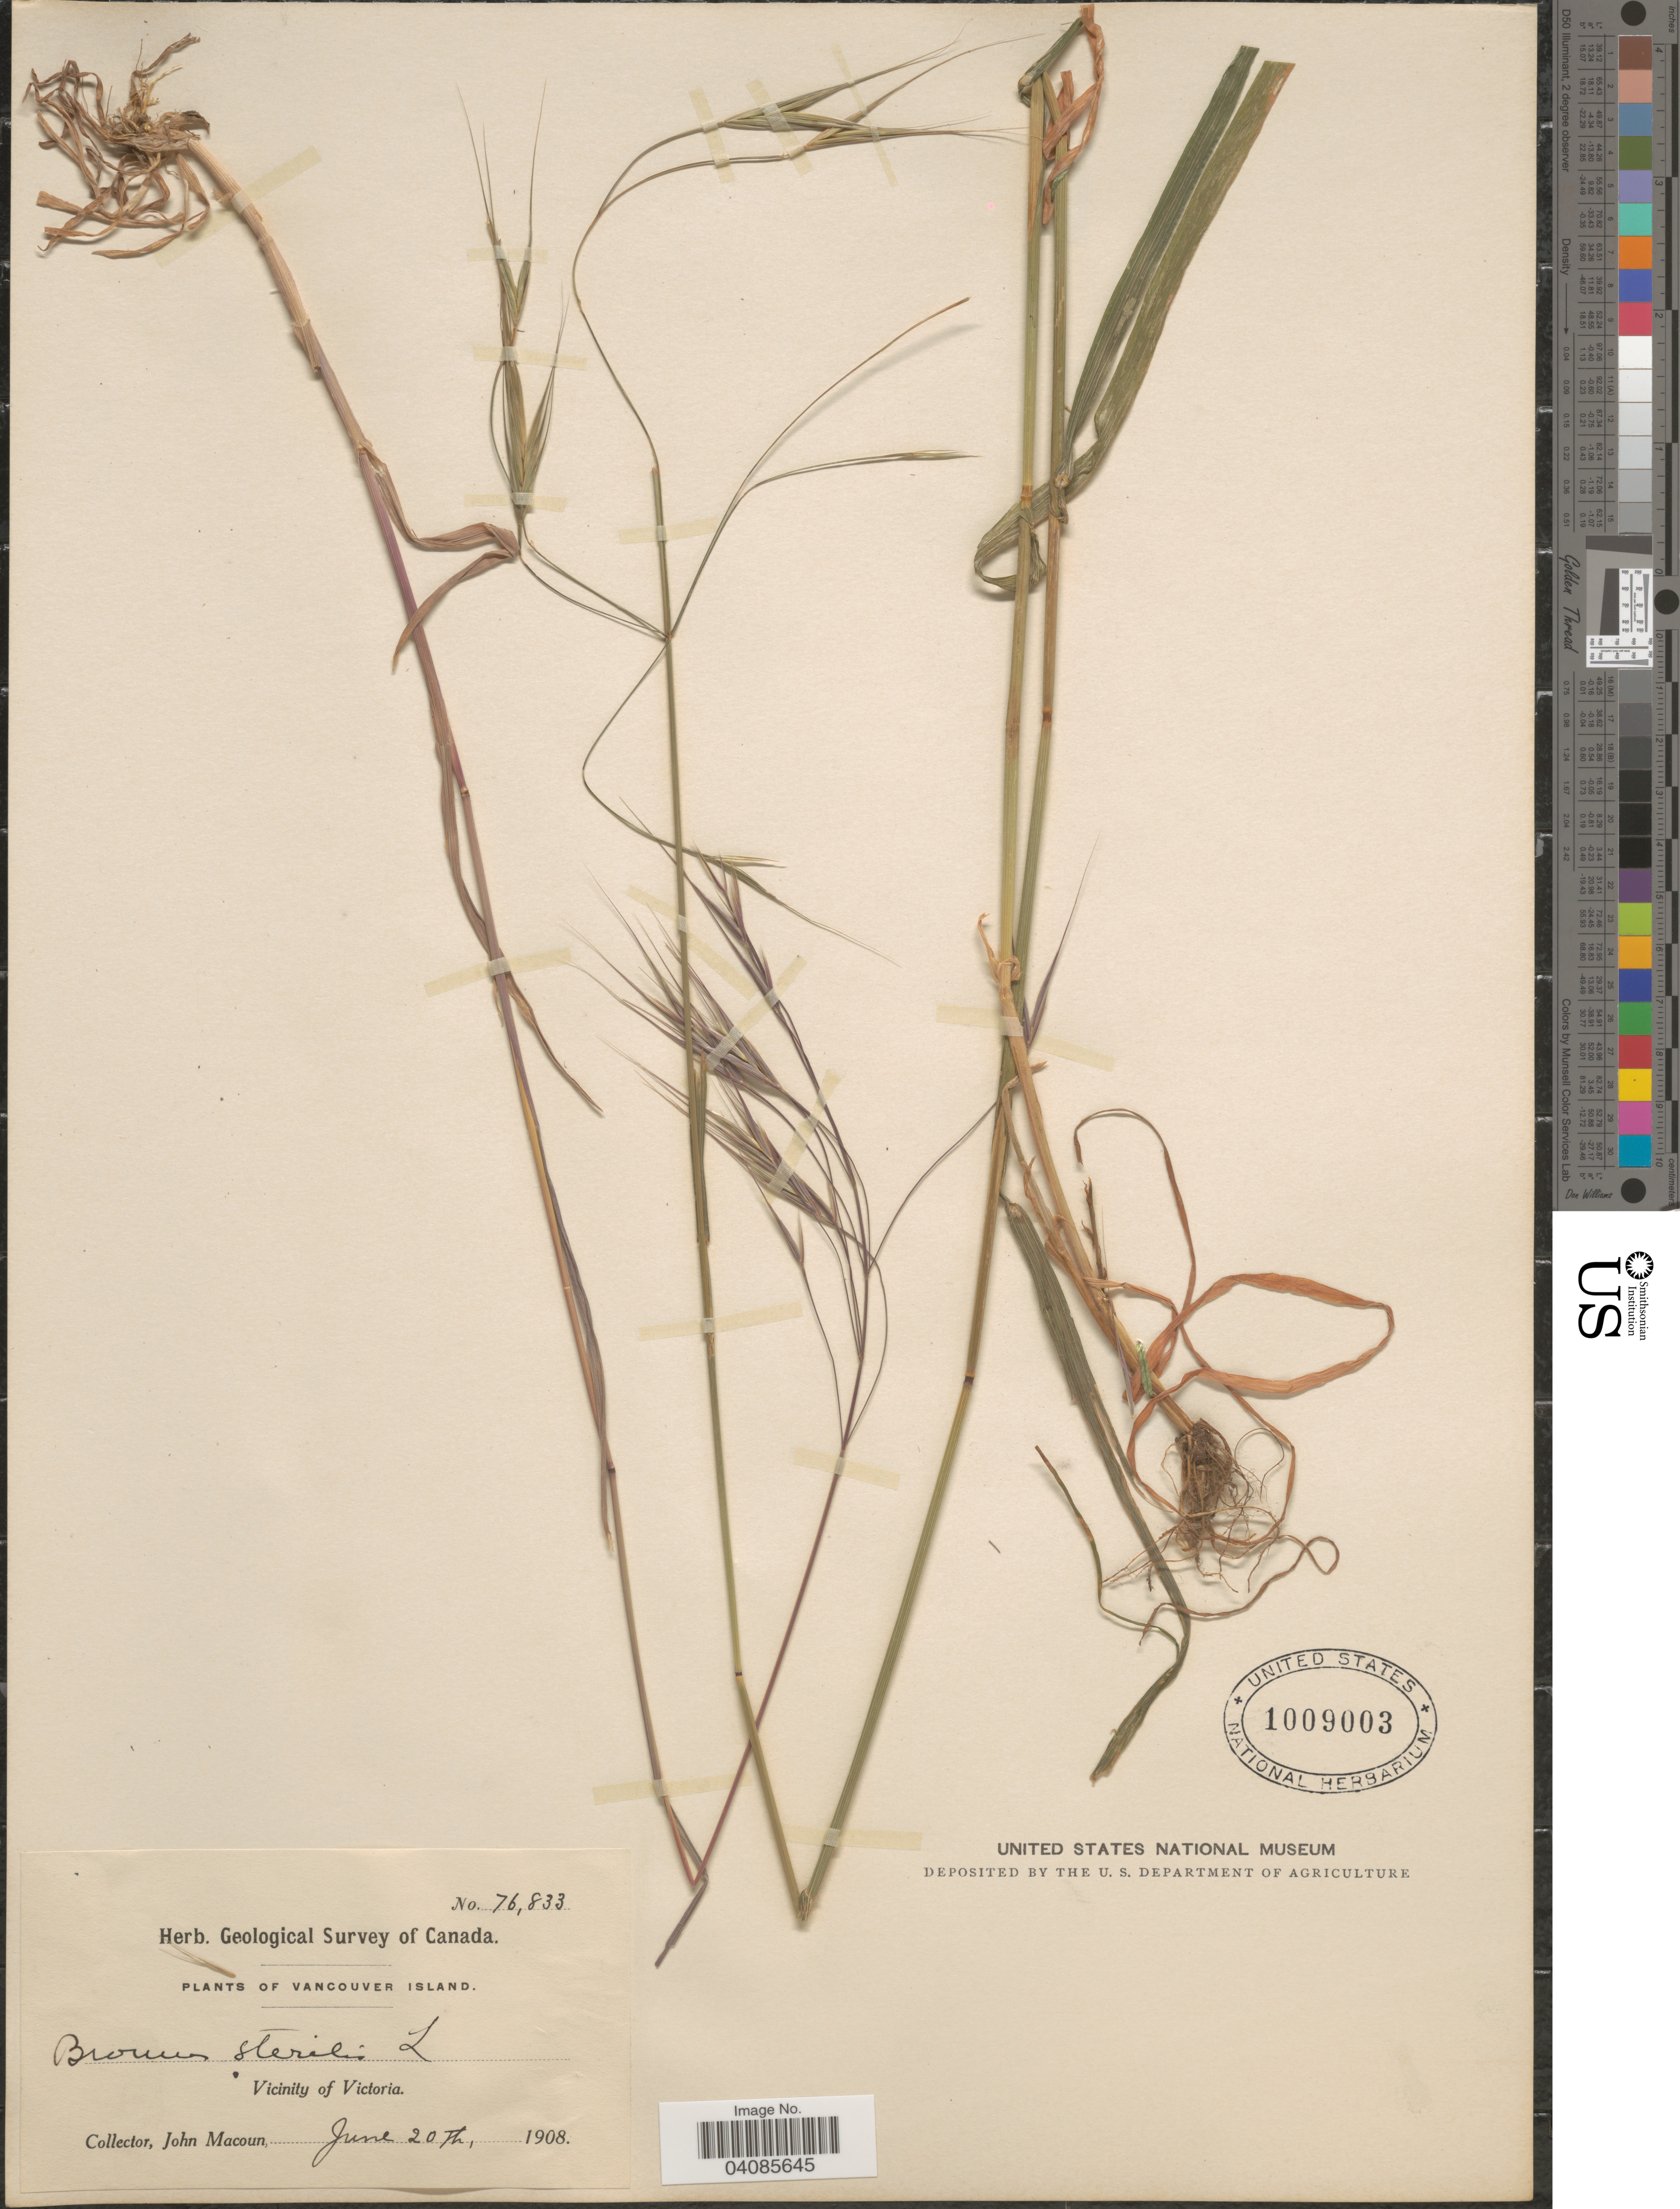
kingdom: Plantae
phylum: Tracheophyta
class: Liliopsida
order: Poales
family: Poaceae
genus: Bromus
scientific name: Bromus sterilis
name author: L.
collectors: J. Macoun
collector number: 76833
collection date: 1908-06-20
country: Canada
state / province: British Columbia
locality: Geological Survey of Canada. Vancouver Island. Vicinity of Victoria.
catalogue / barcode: US 1009003